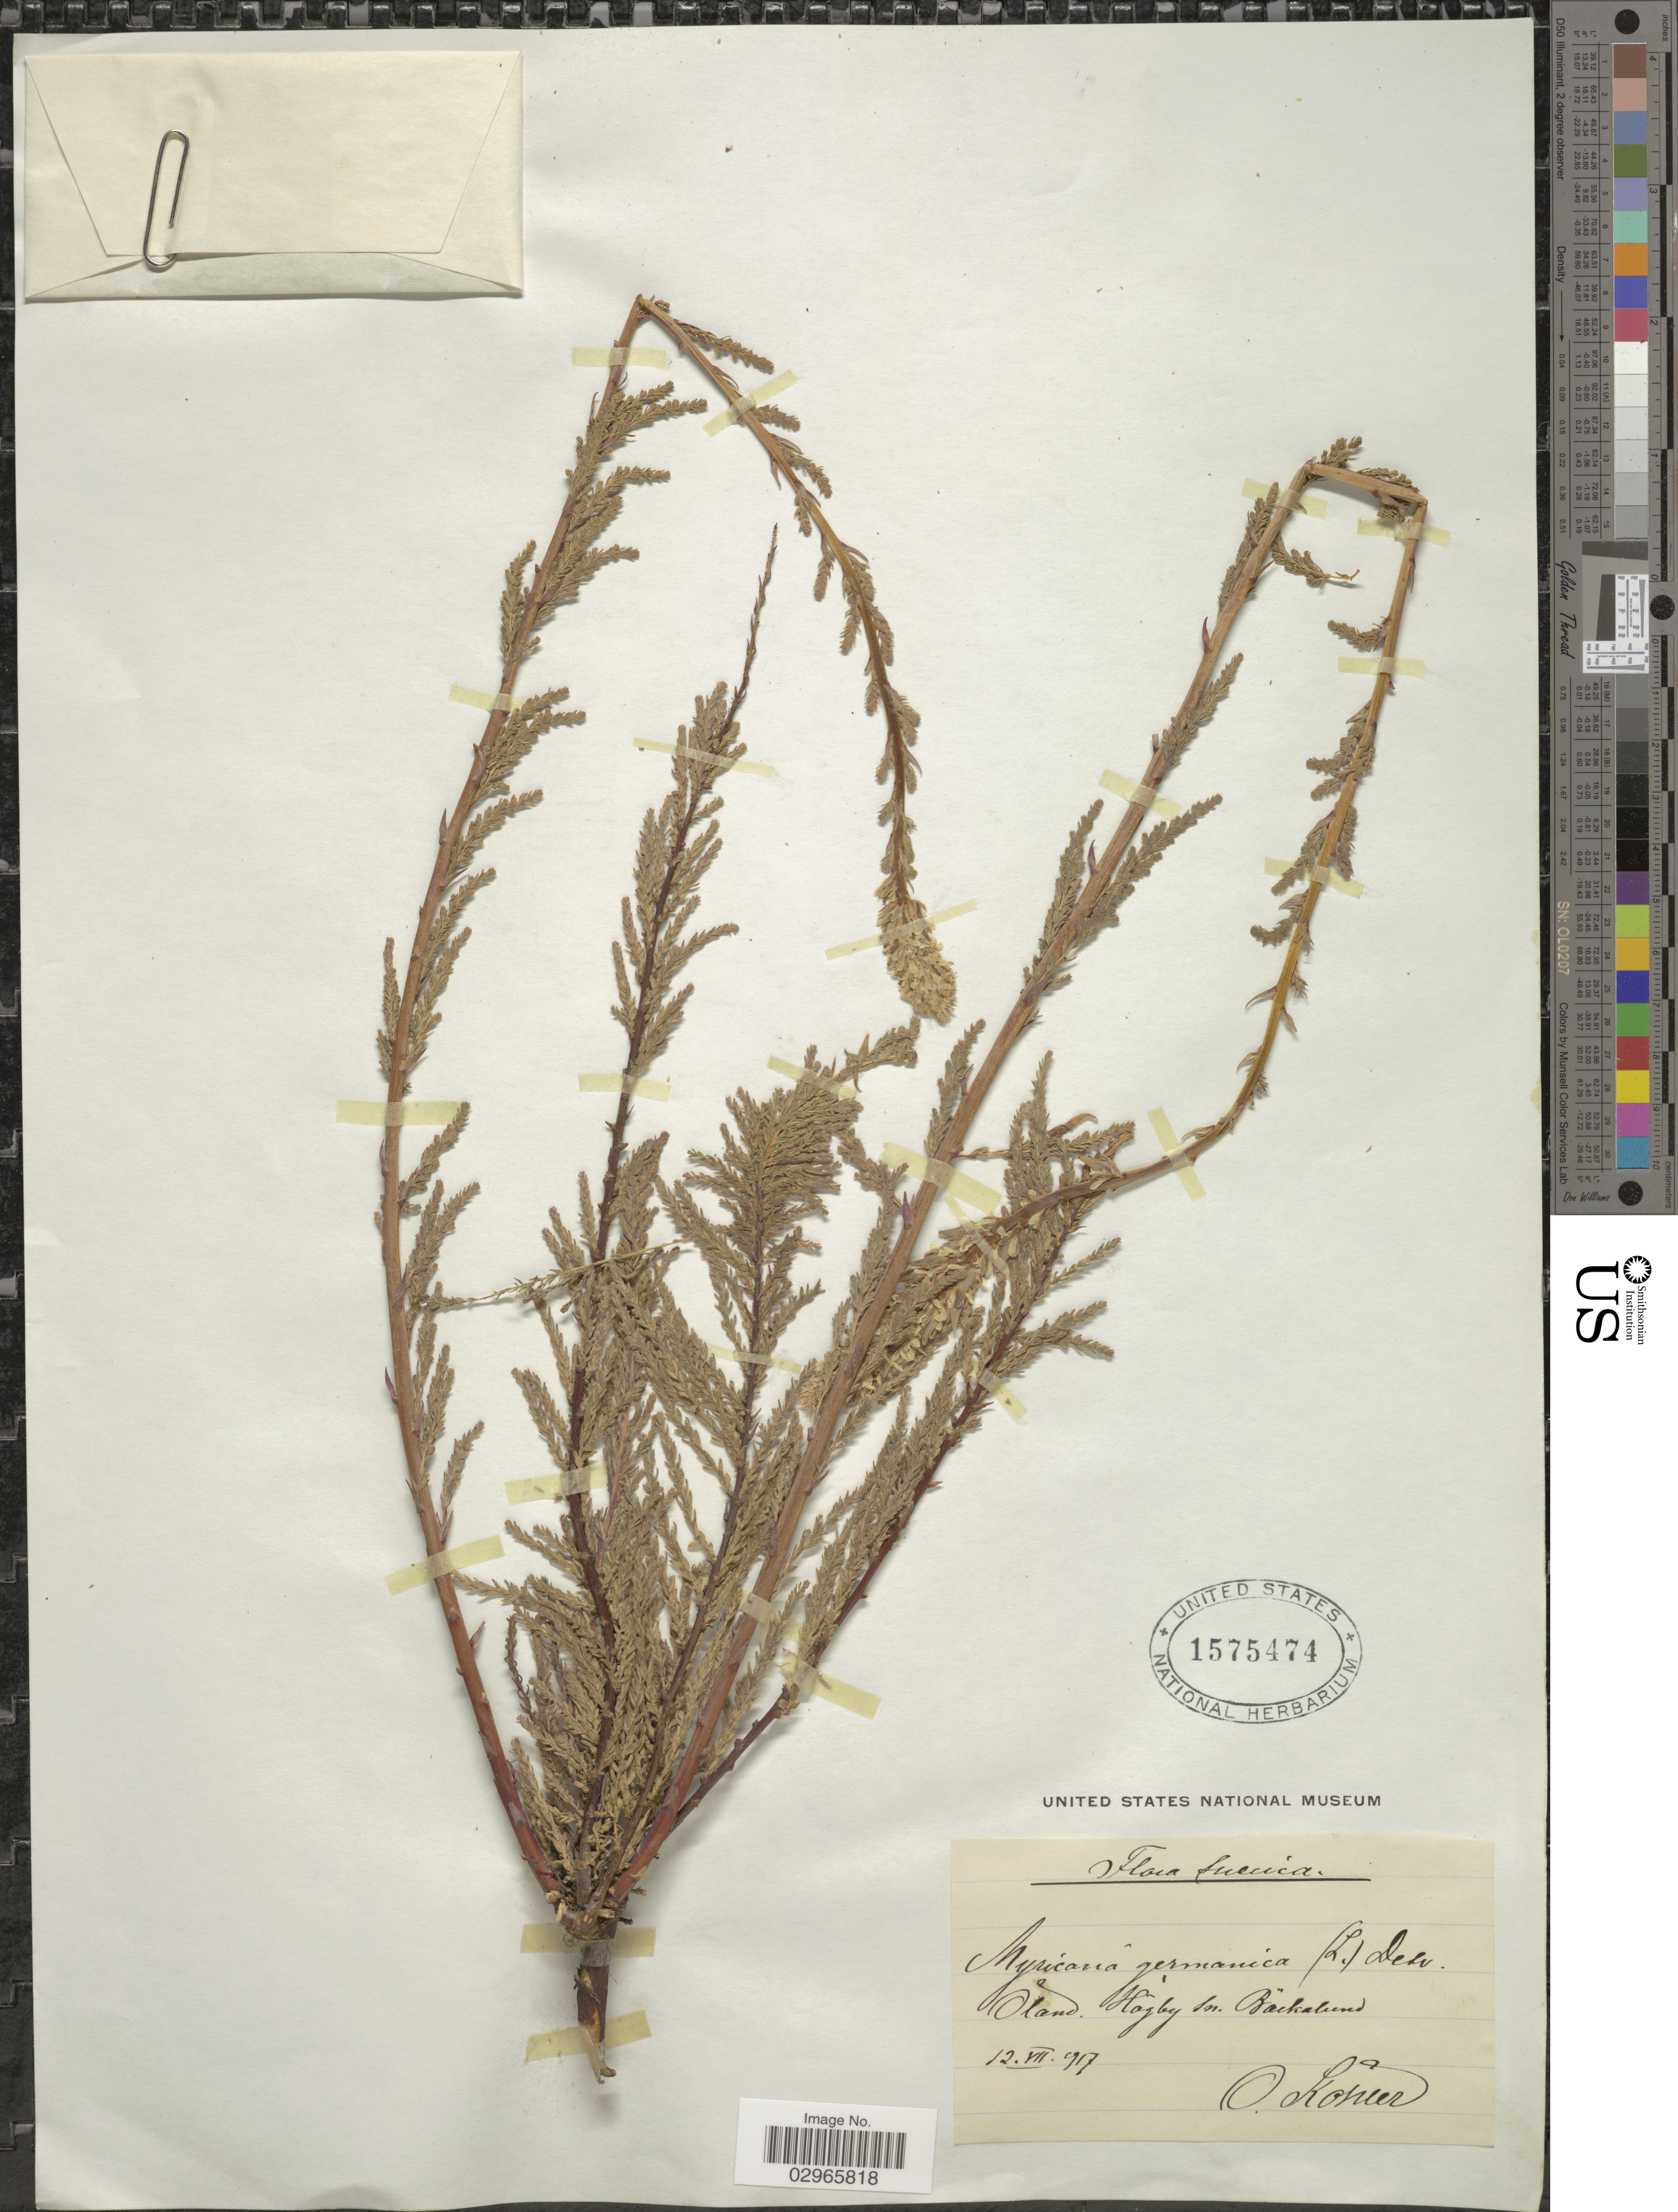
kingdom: Plantae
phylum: Tracheophyta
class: Magnoliopsida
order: Caryophyllales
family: Tamaricaceae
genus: Myricaria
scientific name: Myricaria germanica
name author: (L.) Desv.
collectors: O. Koneer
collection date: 1917-07-12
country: Sweden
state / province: Kalmar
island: Oland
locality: Suecica. Oland. Hagby sn. Bäckalund.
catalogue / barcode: US 1575474